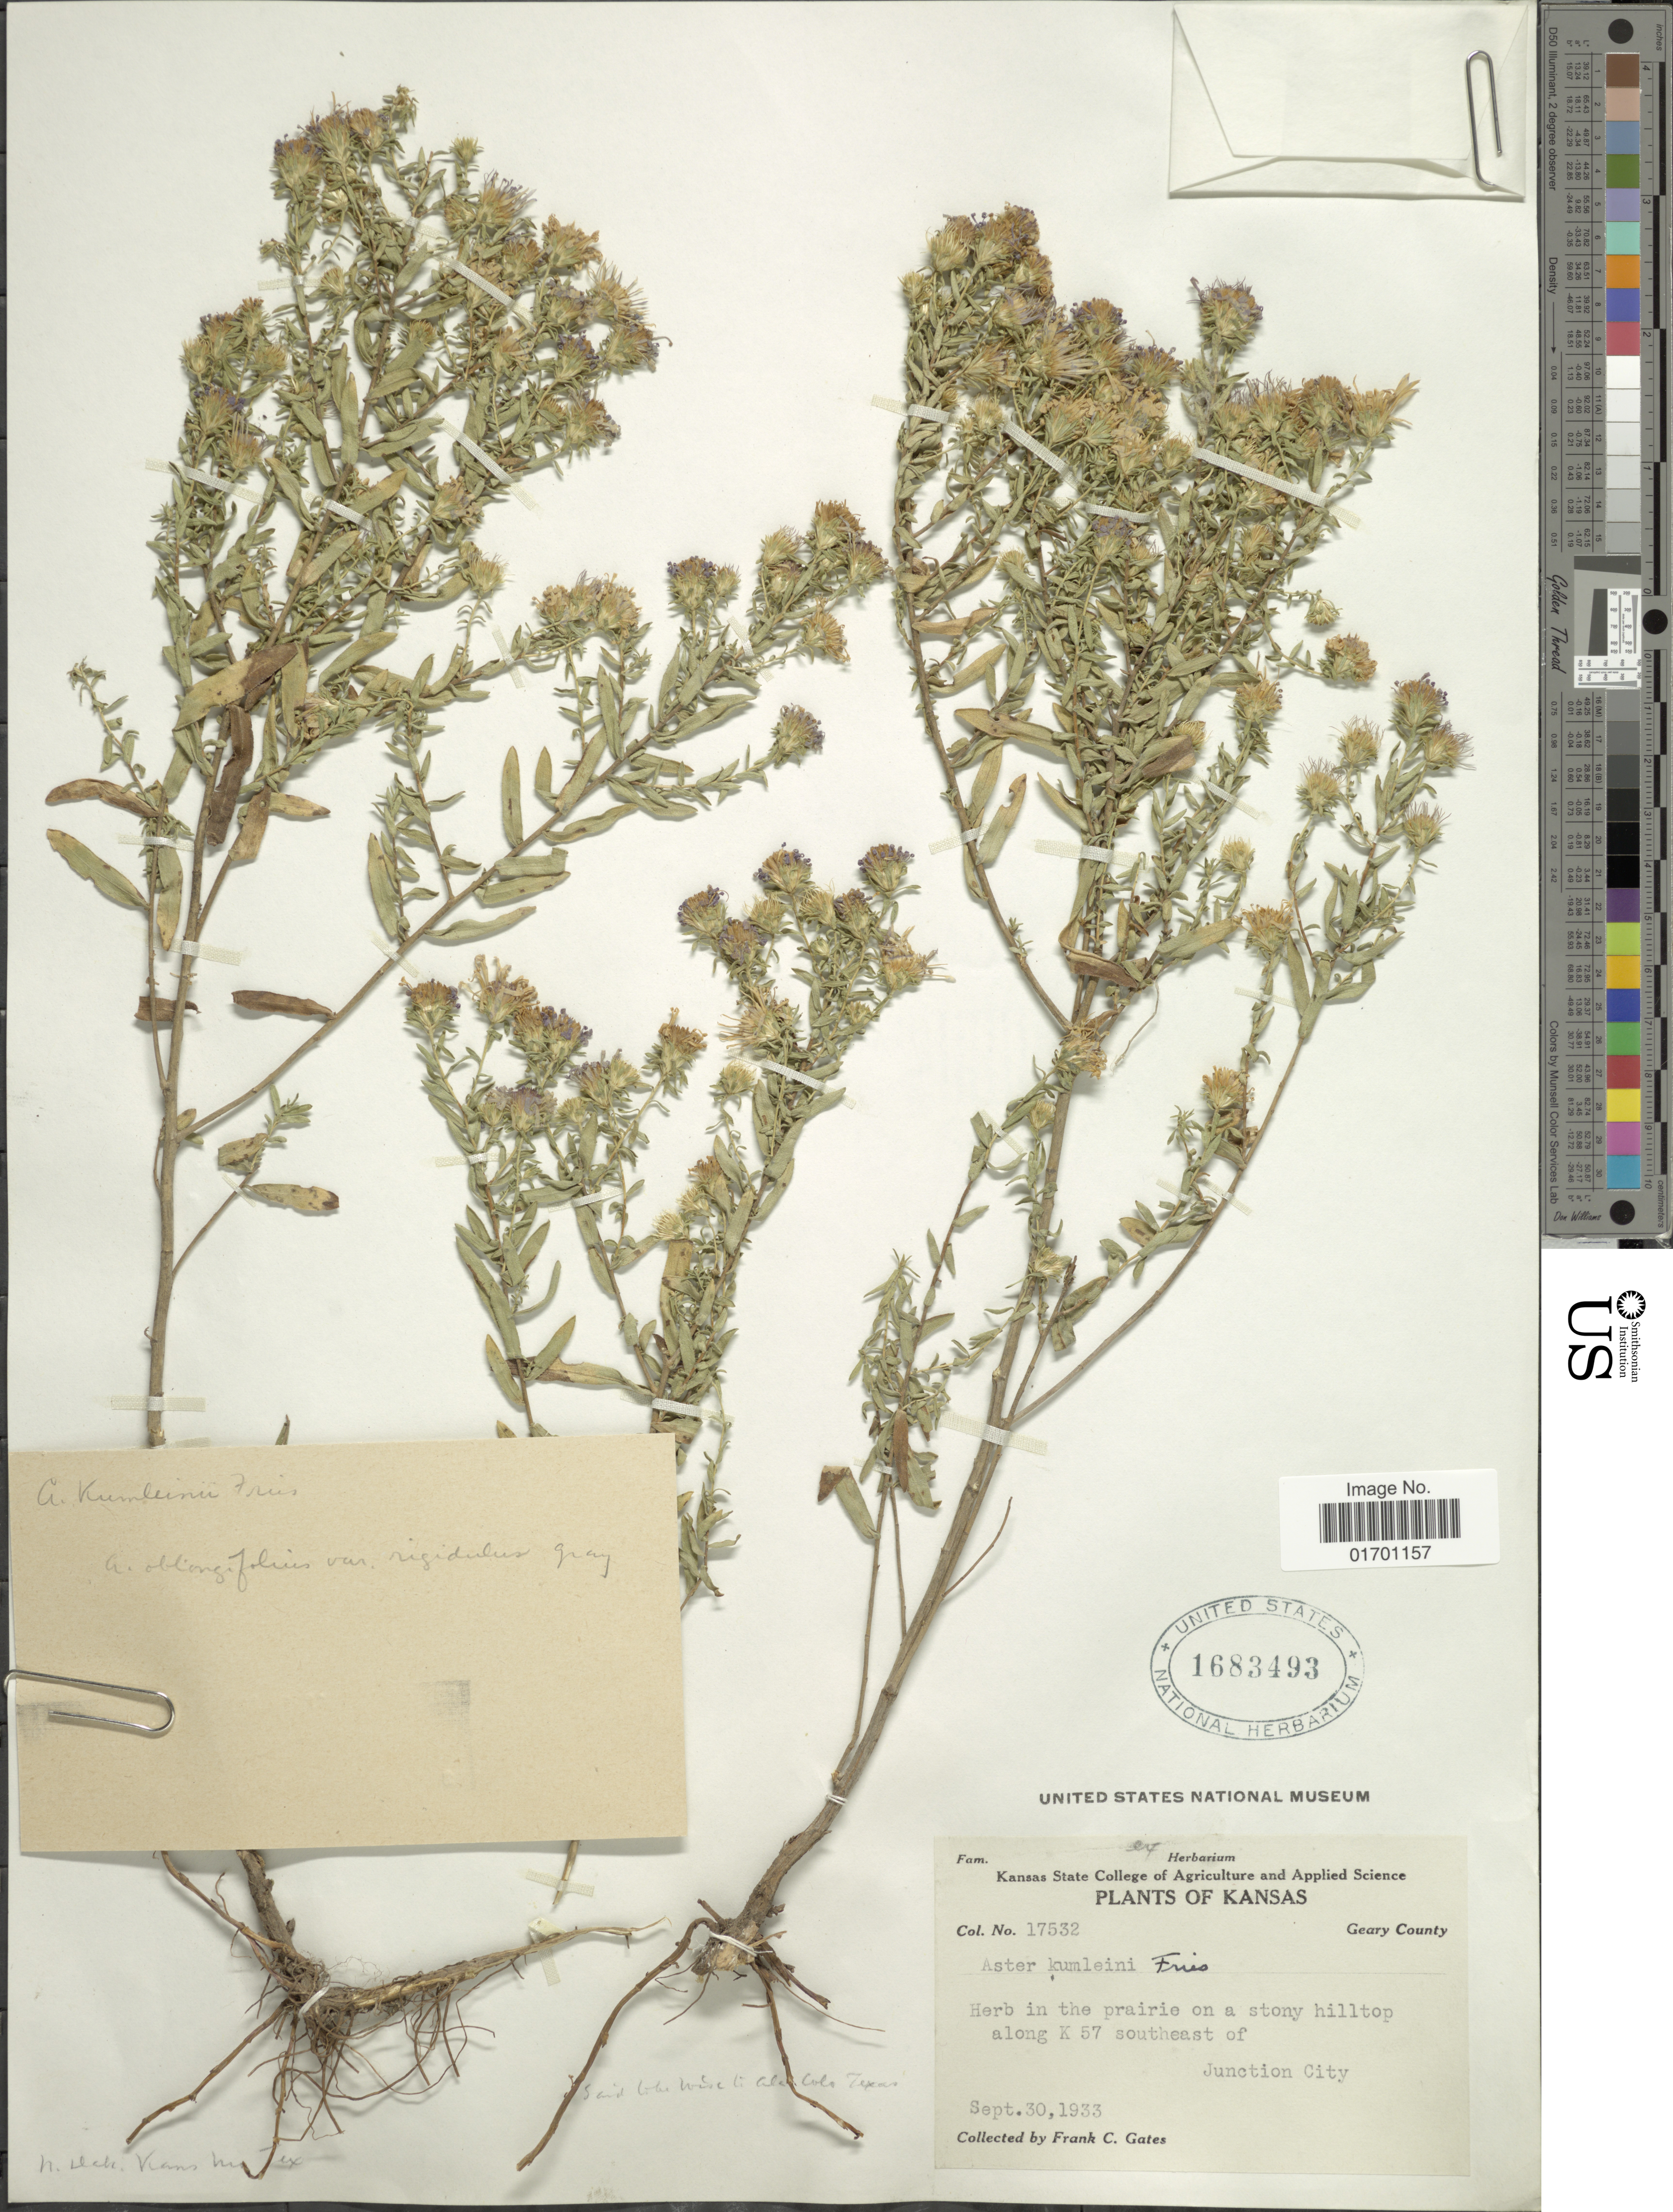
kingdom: Plantae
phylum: Tracheophyta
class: Magnoliopsida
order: Asterales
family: Asteraceae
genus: Symphyotrichum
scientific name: Symphyotrichum oblongifolium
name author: (Nutt.) G.L. Nesom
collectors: F. C. Gates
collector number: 17532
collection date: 1933-09-30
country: United States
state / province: Kansas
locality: Geary County, Herb in the prairie on a stony hilltop along K 57 southeast of Junction City.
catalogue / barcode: US 1683493